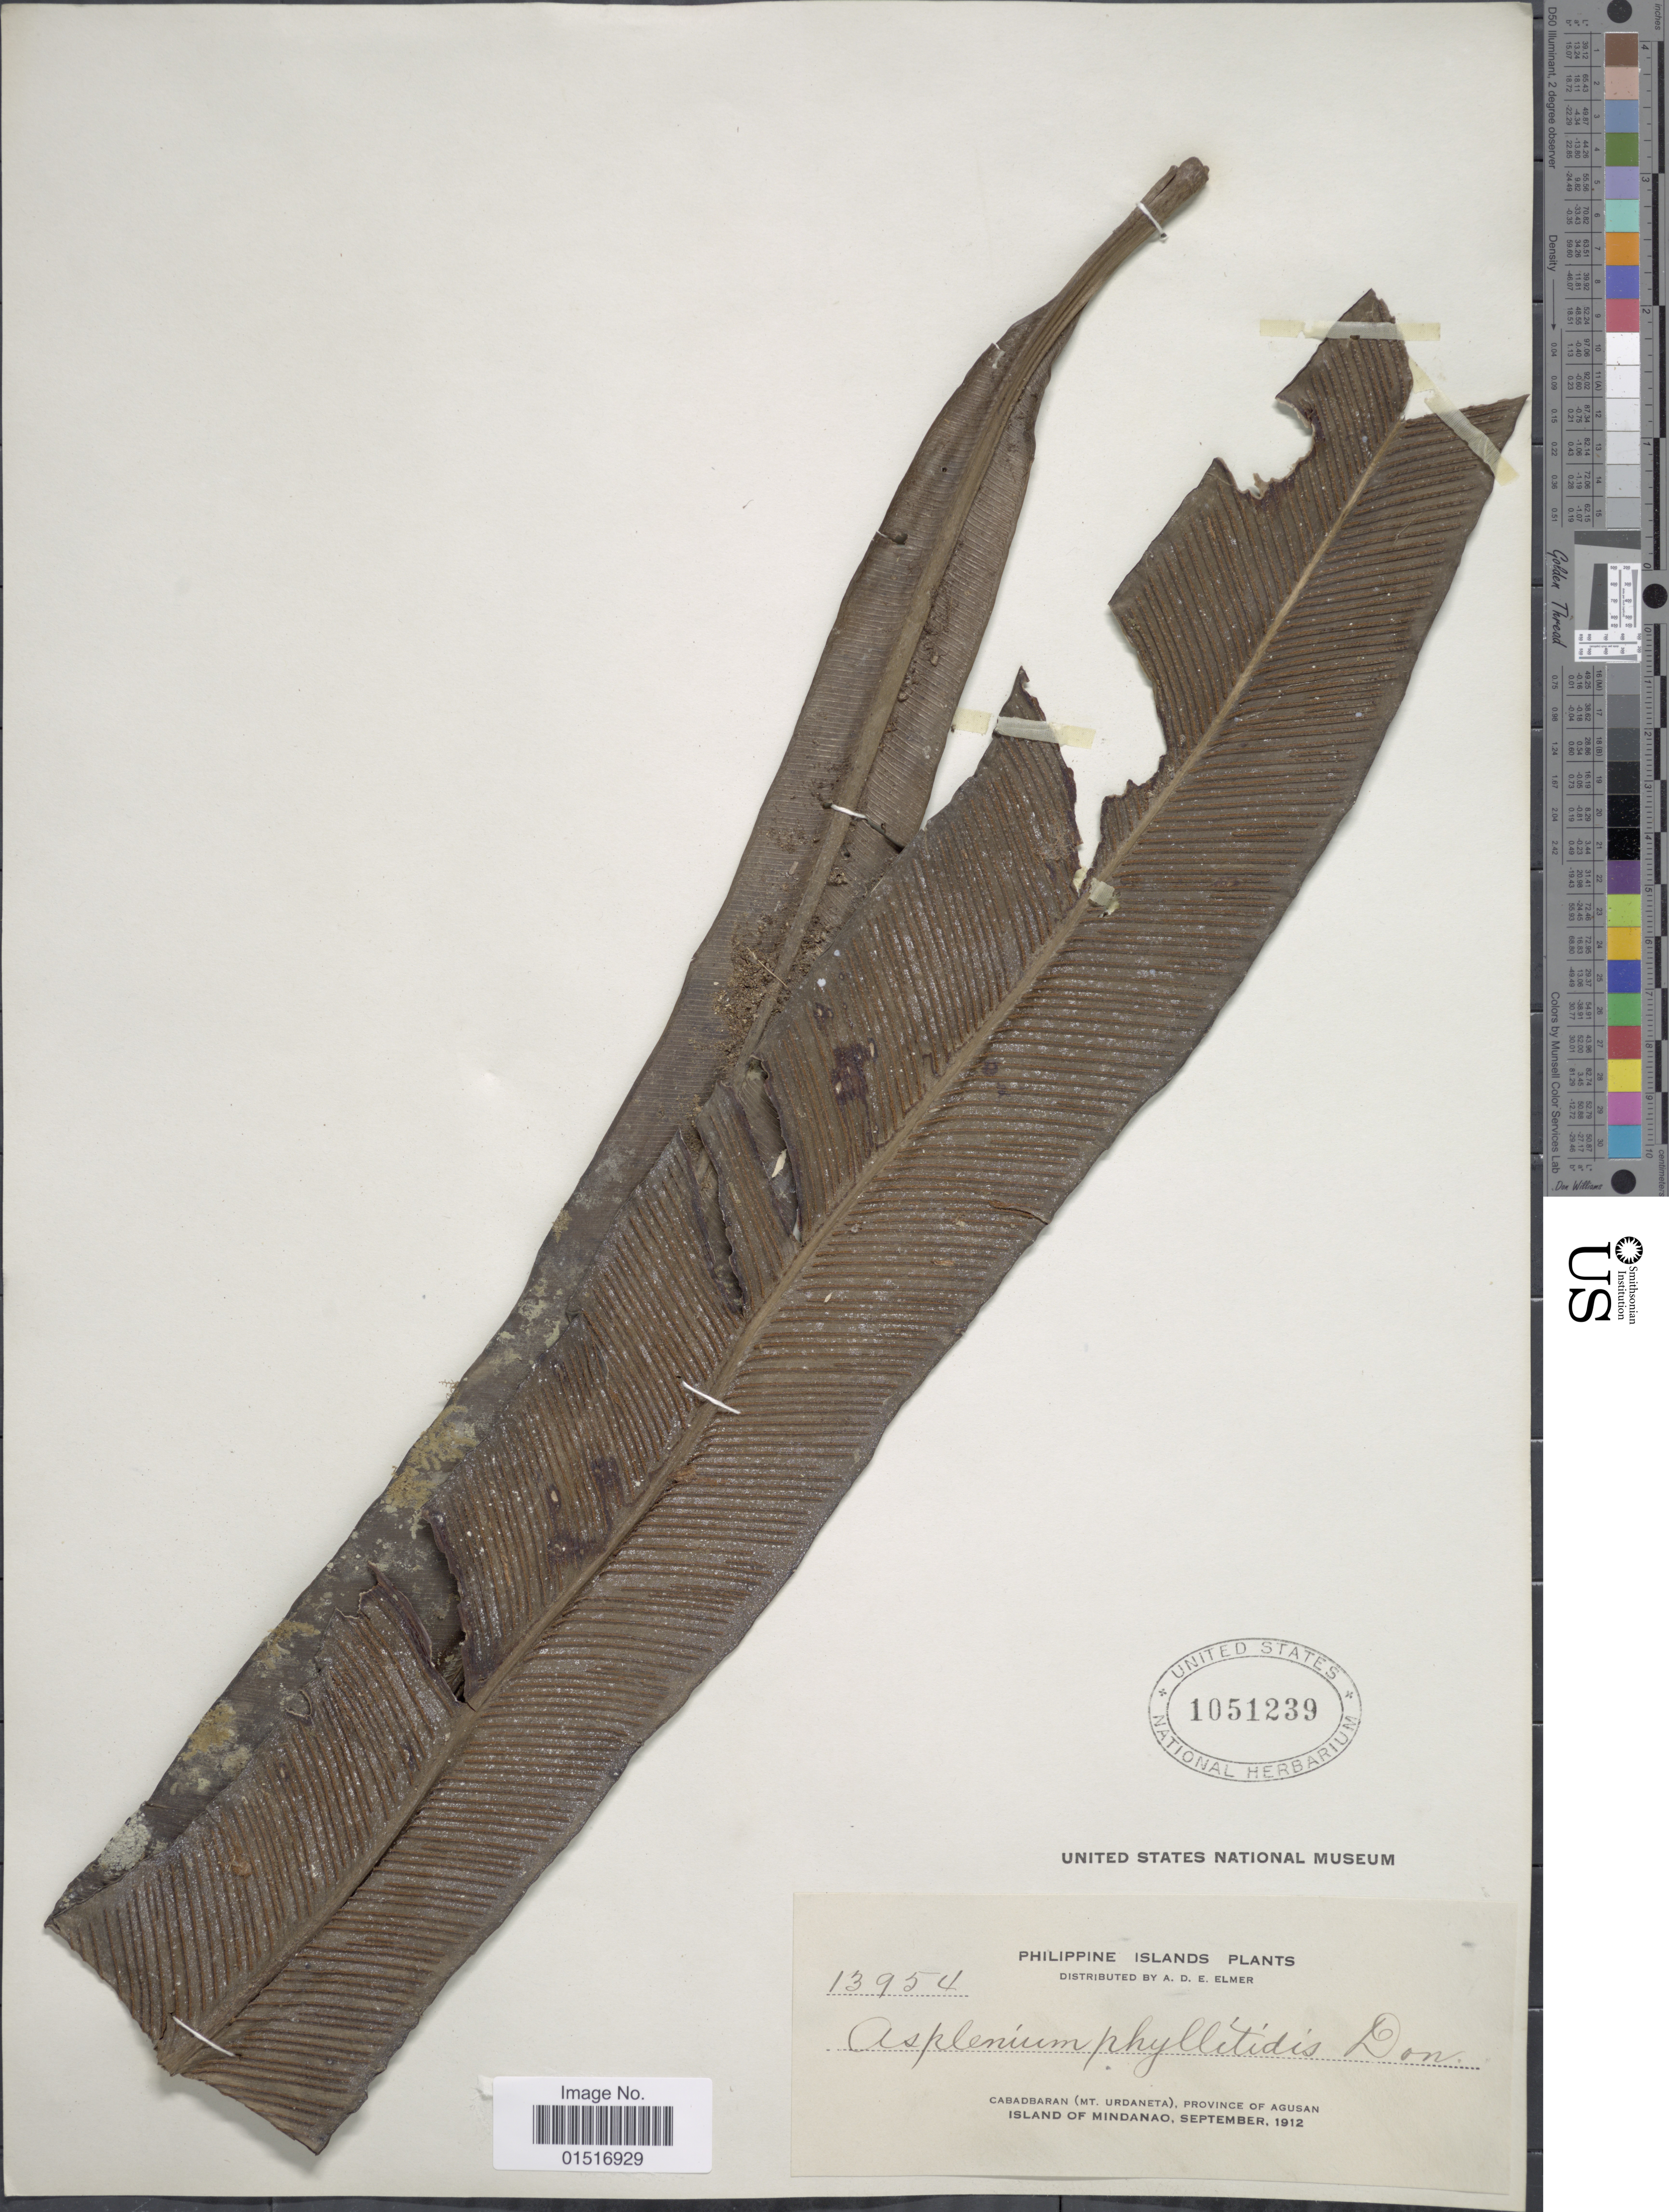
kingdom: Plantae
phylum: Tracheophyta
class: Polypodiopsida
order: Polypodiales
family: Aspleniaceae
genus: Asplenium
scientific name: Asplenium phyllitidis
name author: D. Don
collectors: A. D. E. Elmer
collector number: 13954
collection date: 1912-09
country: Philippines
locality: Cabadbaran (Mt. Urdaneta), Province of Agusan. Island of Mindanao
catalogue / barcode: US 1051239